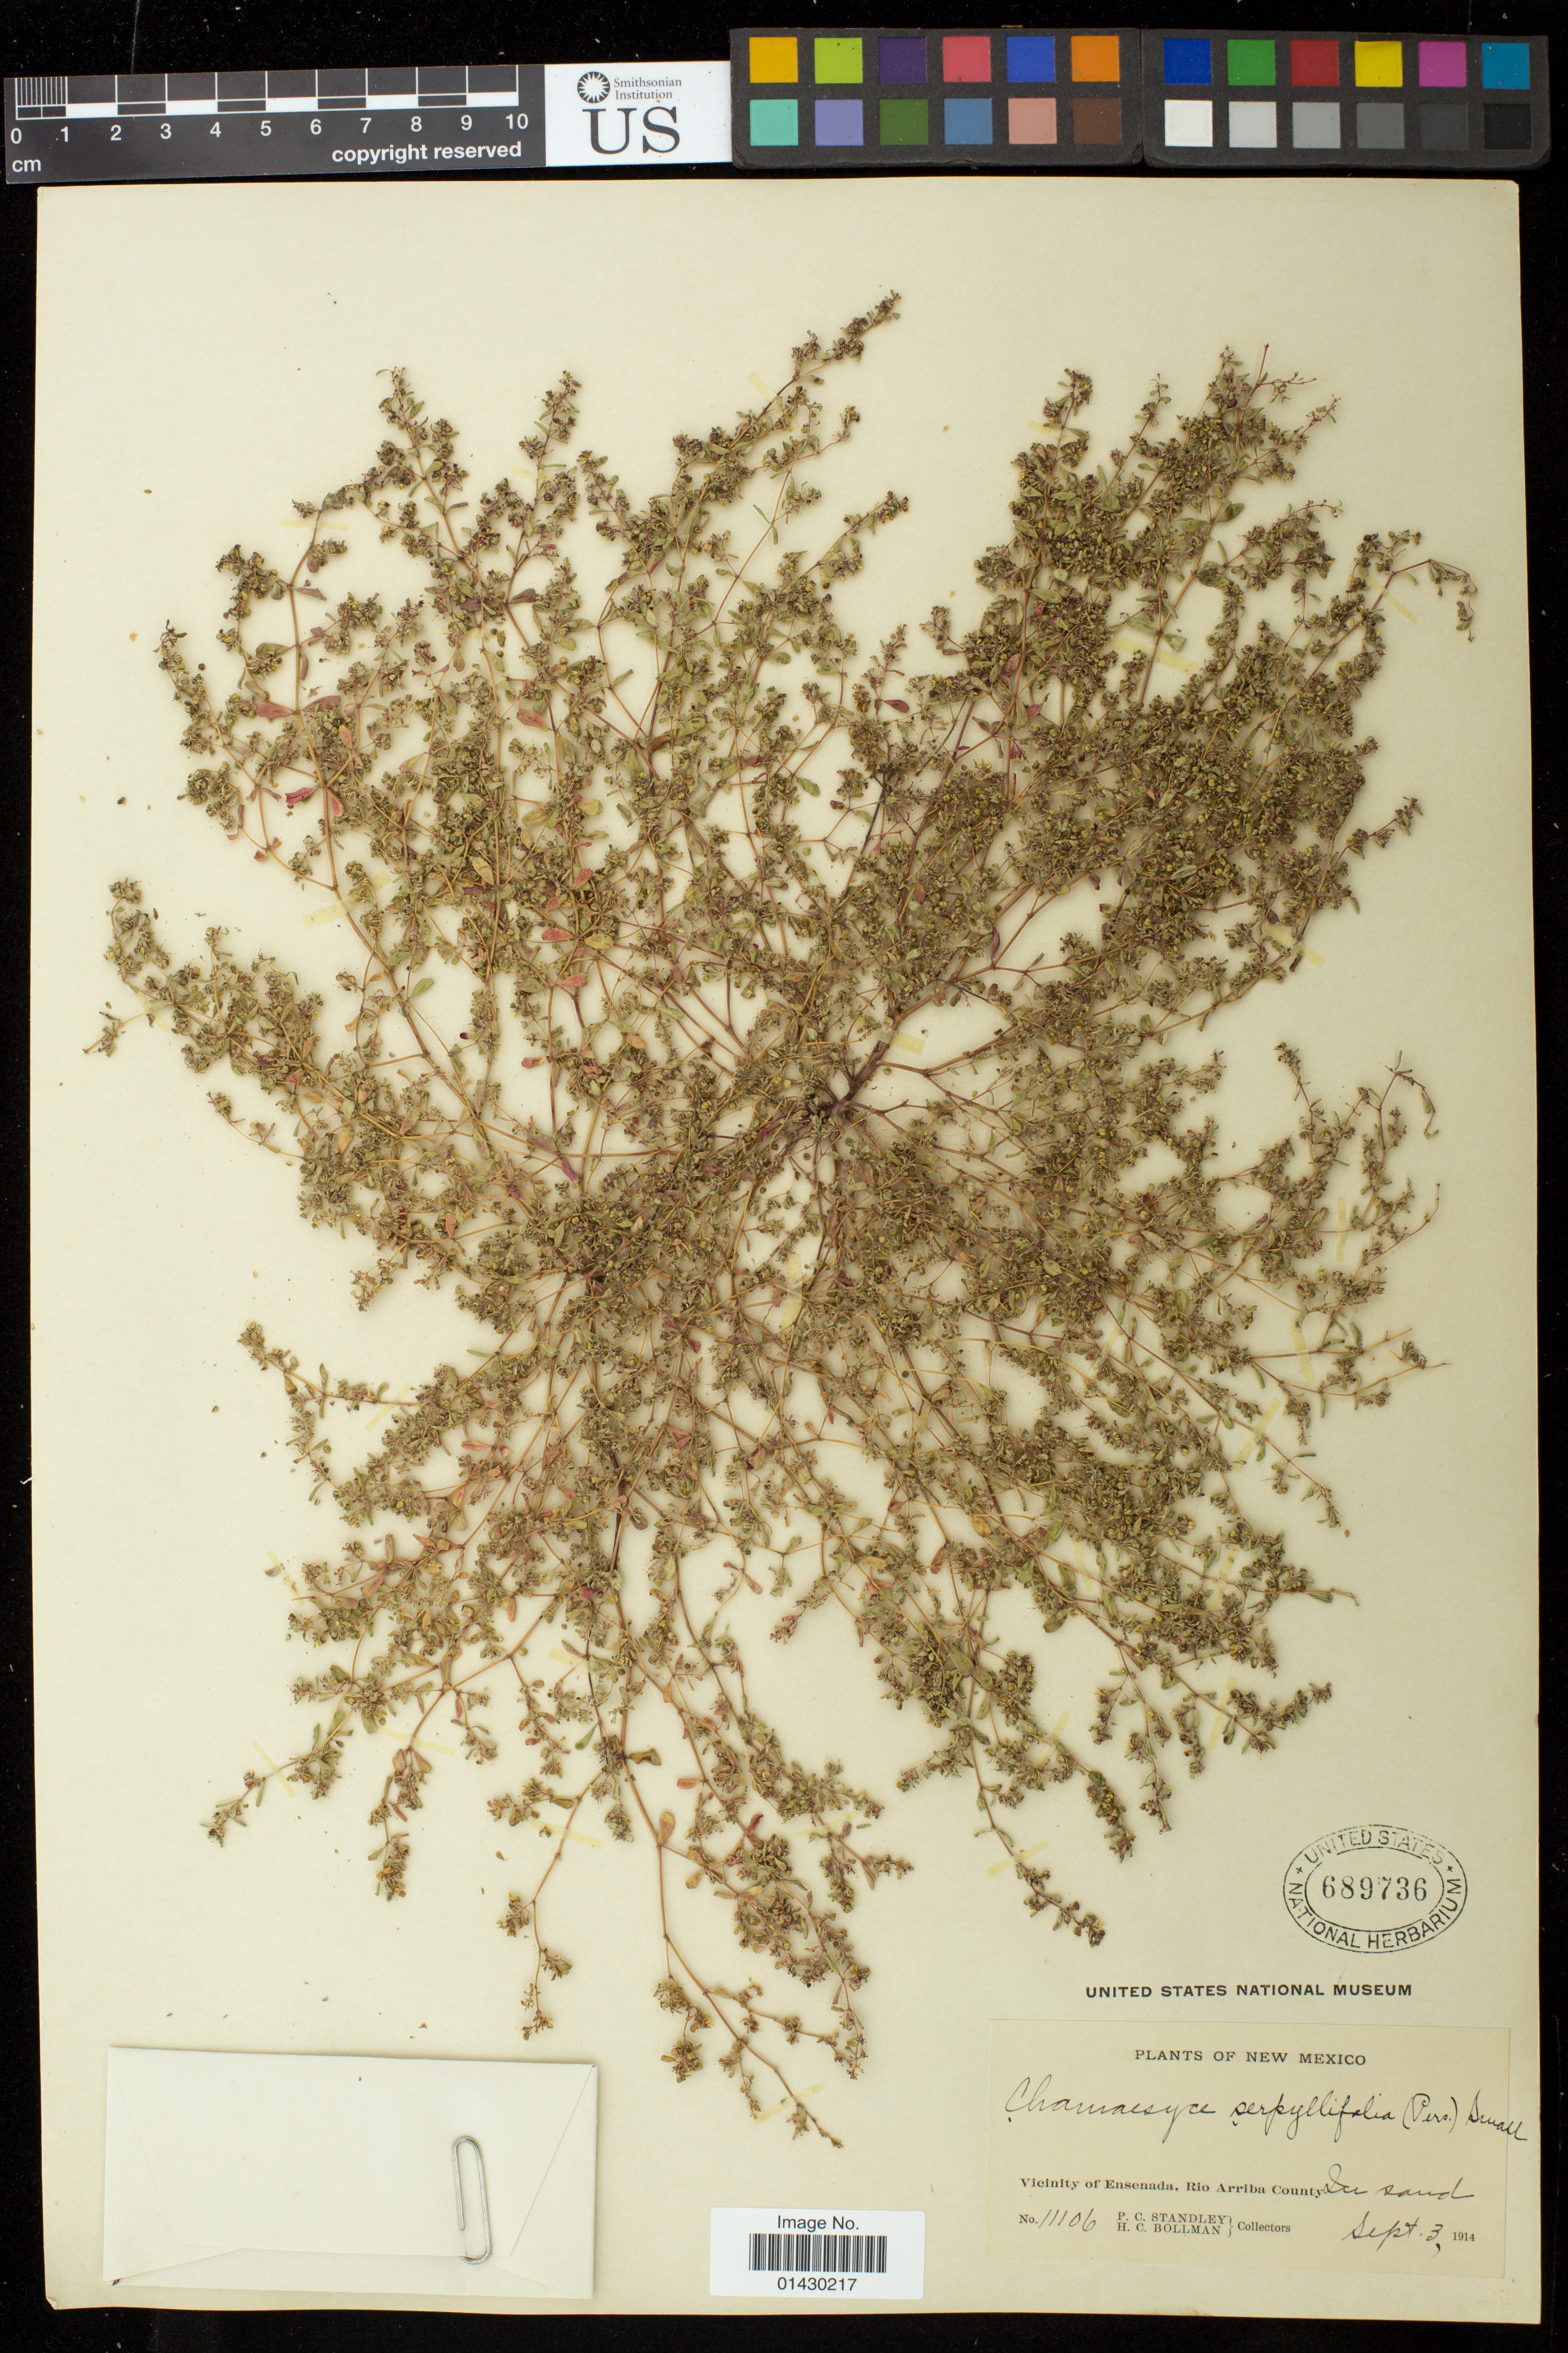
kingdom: Plantae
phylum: Tracheophyta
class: Magnoliopsida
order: Malpighiales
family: Euphorbiaceae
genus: Euphorbia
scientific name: Euphorbia serpillifolia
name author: Pers.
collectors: P. C. Standley & H. C. Bollman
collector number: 11106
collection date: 1914-09-03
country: United States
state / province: New Mexico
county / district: Rio Arriba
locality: Vicinity of Ensenada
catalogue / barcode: US 689736